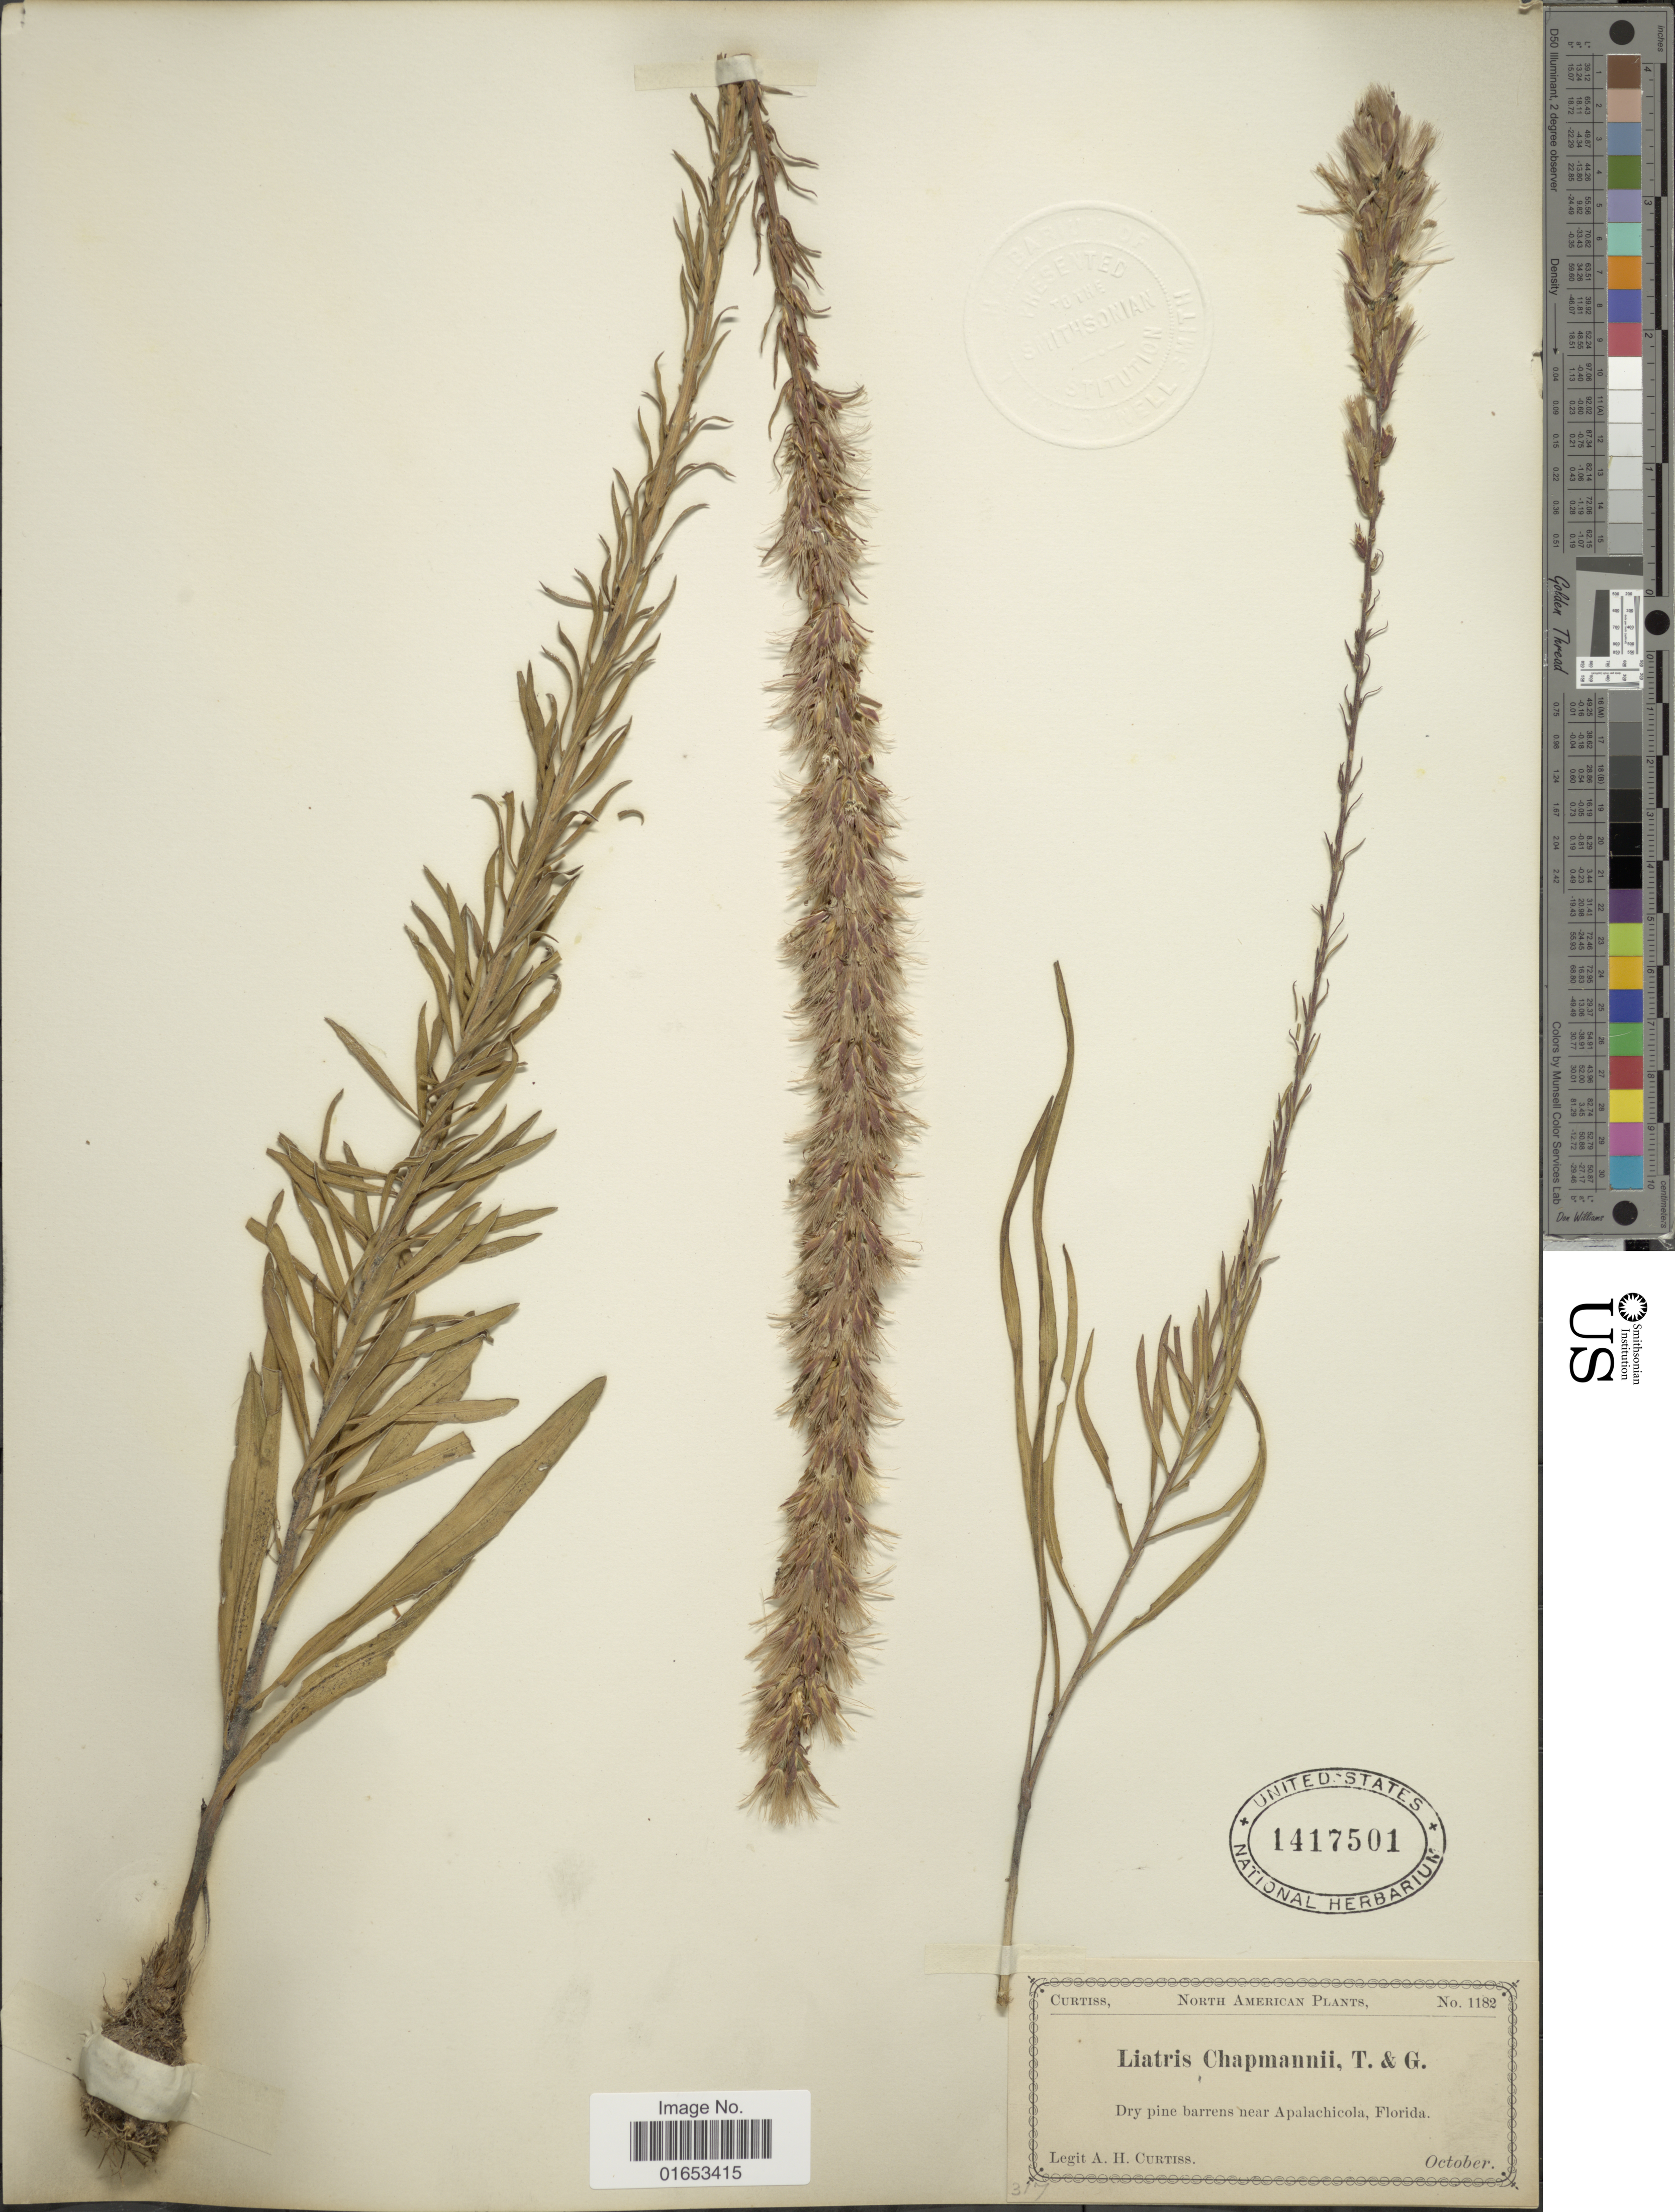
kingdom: Plantae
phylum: Tracheophyta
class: Magnoliopsida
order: Asterales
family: Asteraceae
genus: Liatris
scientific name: Liatris chapmanii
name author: Torr. & A. Gray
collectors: A. Curtis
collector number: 1182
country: United States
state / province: Florida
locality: North American, Dry pine barrens near Apalachicola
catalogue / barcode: US 1417501